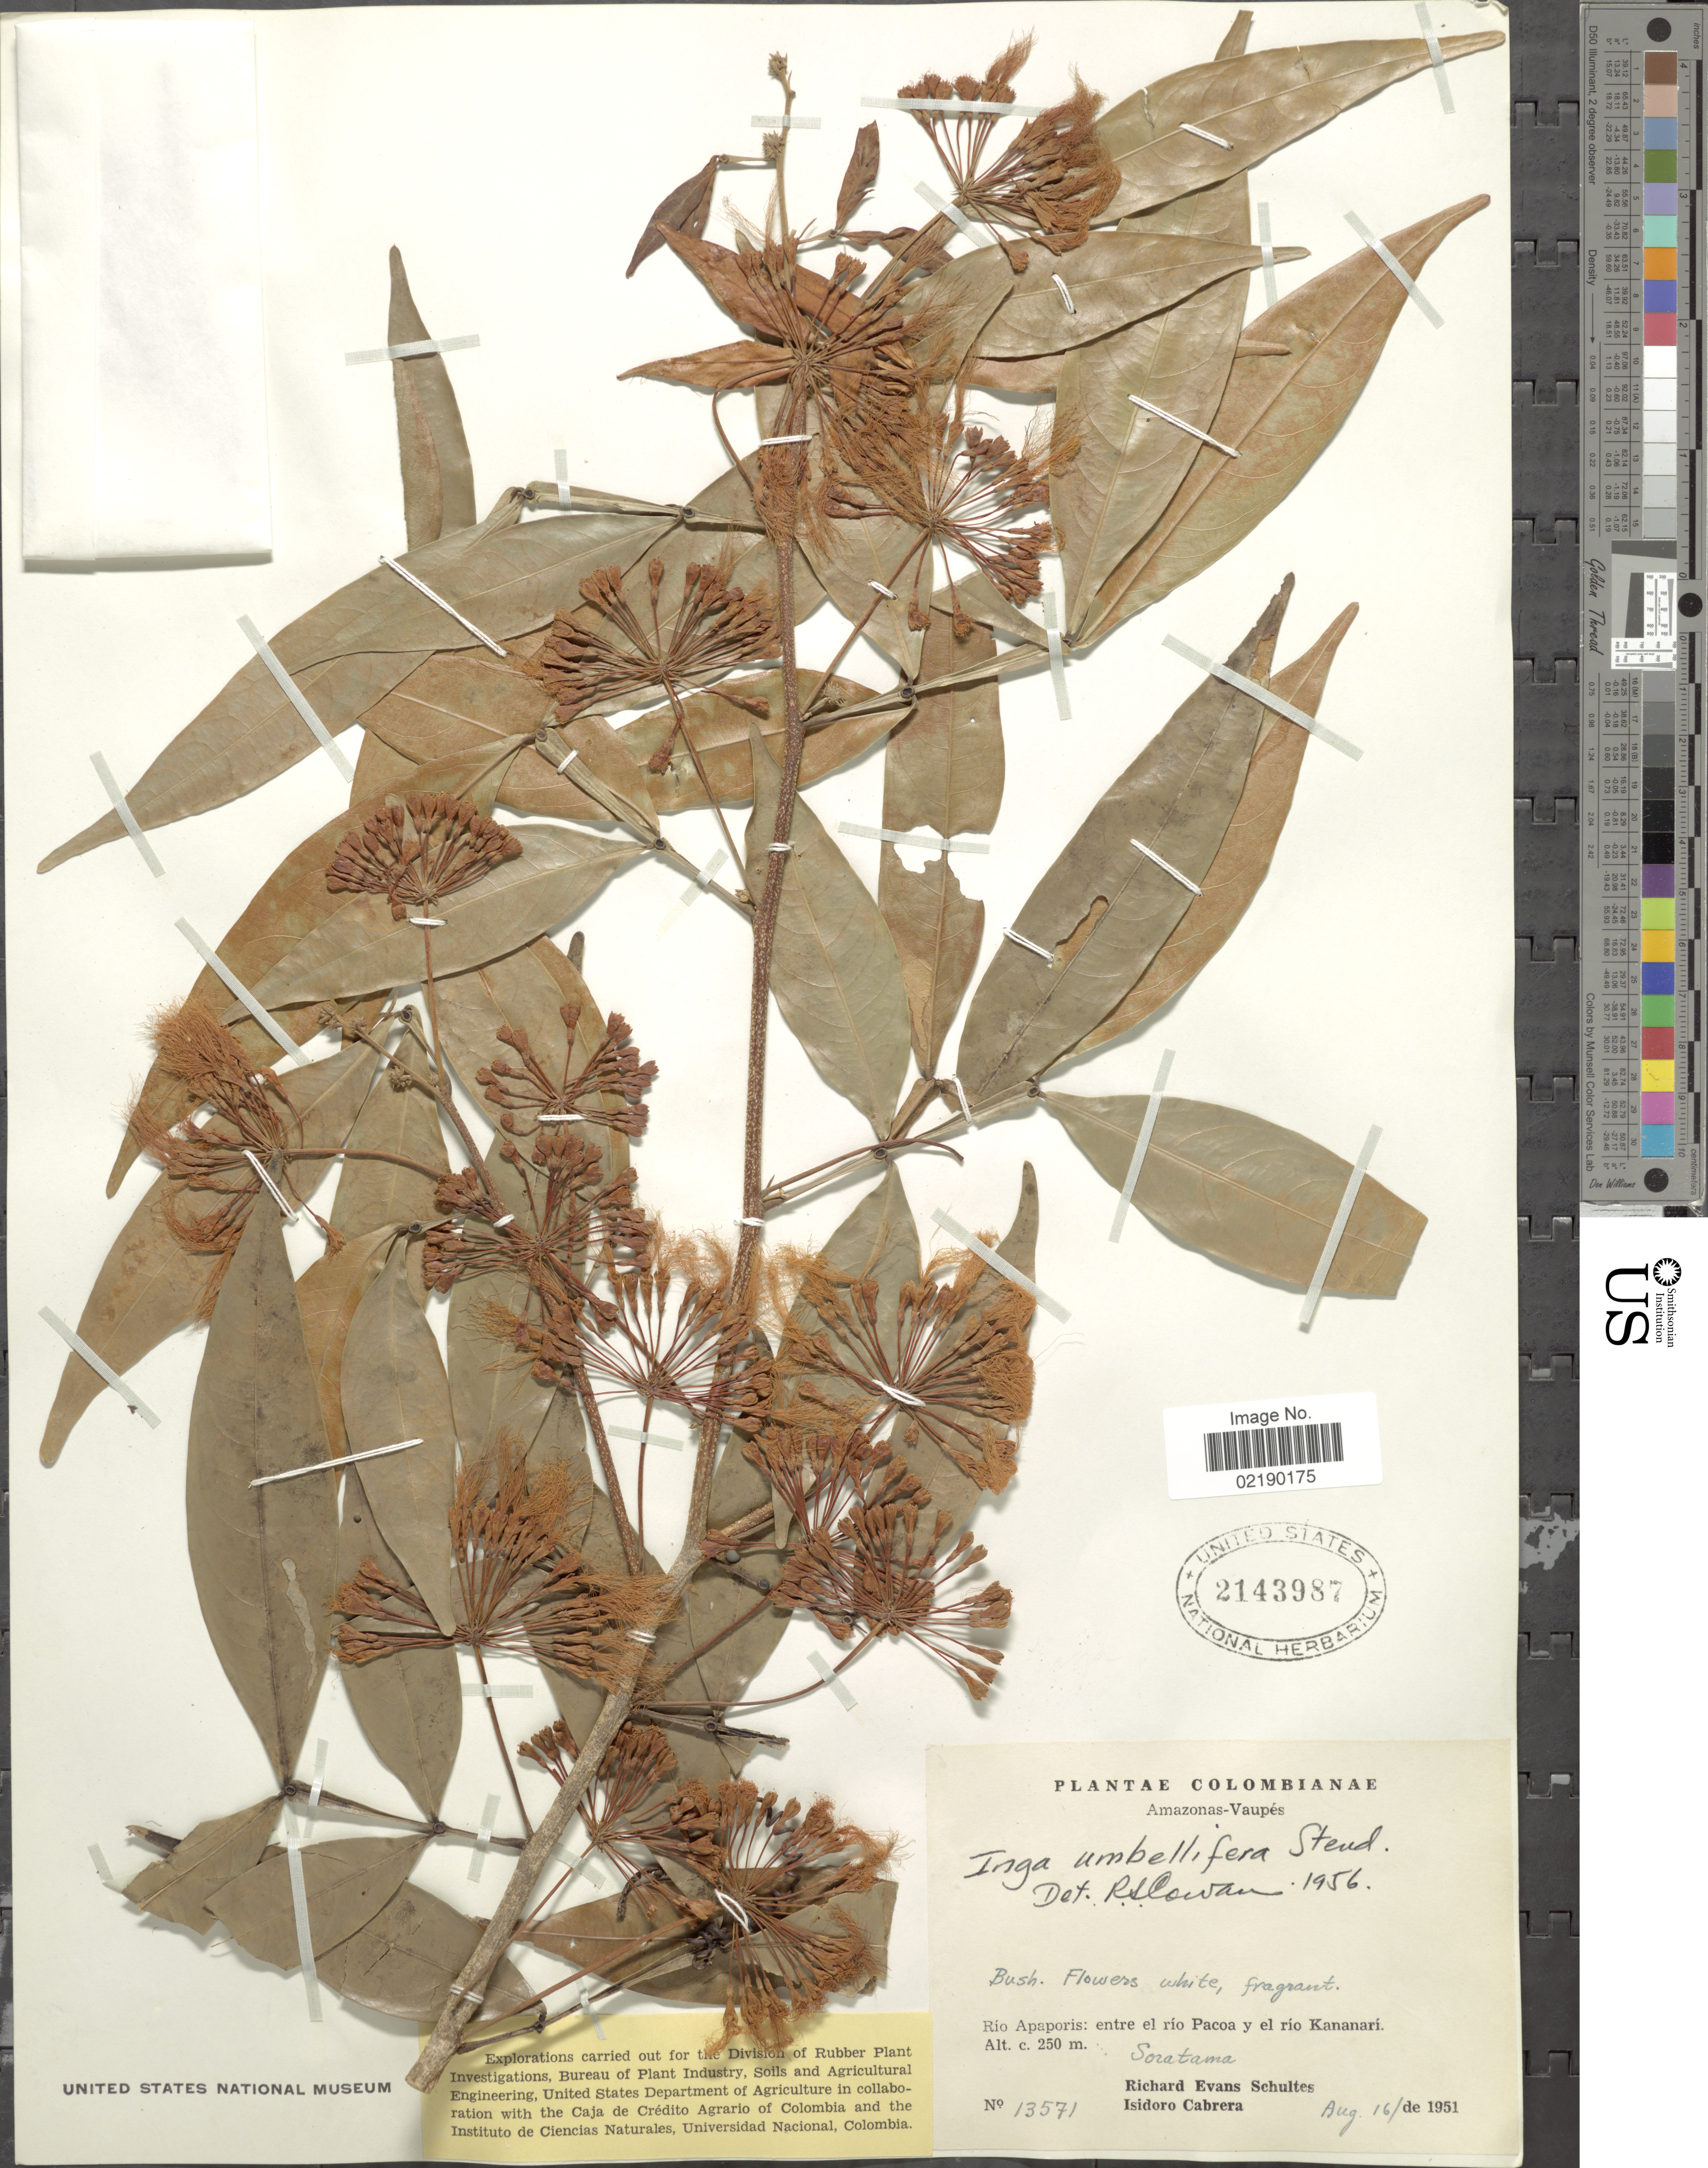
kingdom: Plantae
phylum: Tracheophyta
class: Magnoliopsida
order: Fabales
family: Fabaceae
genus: Inga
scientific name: Inga umbellifera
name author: (Vahl) Steud. ex DC.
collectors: R. E. Schultes & I. Cabrera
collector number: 13571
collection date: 1951-08-16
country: Colombia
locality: Amazonas-Vaupes: Rio Apaporis, entre el rio Pacoa y el rio Kananari, Soratama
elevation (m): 250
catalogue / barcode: US 2143987